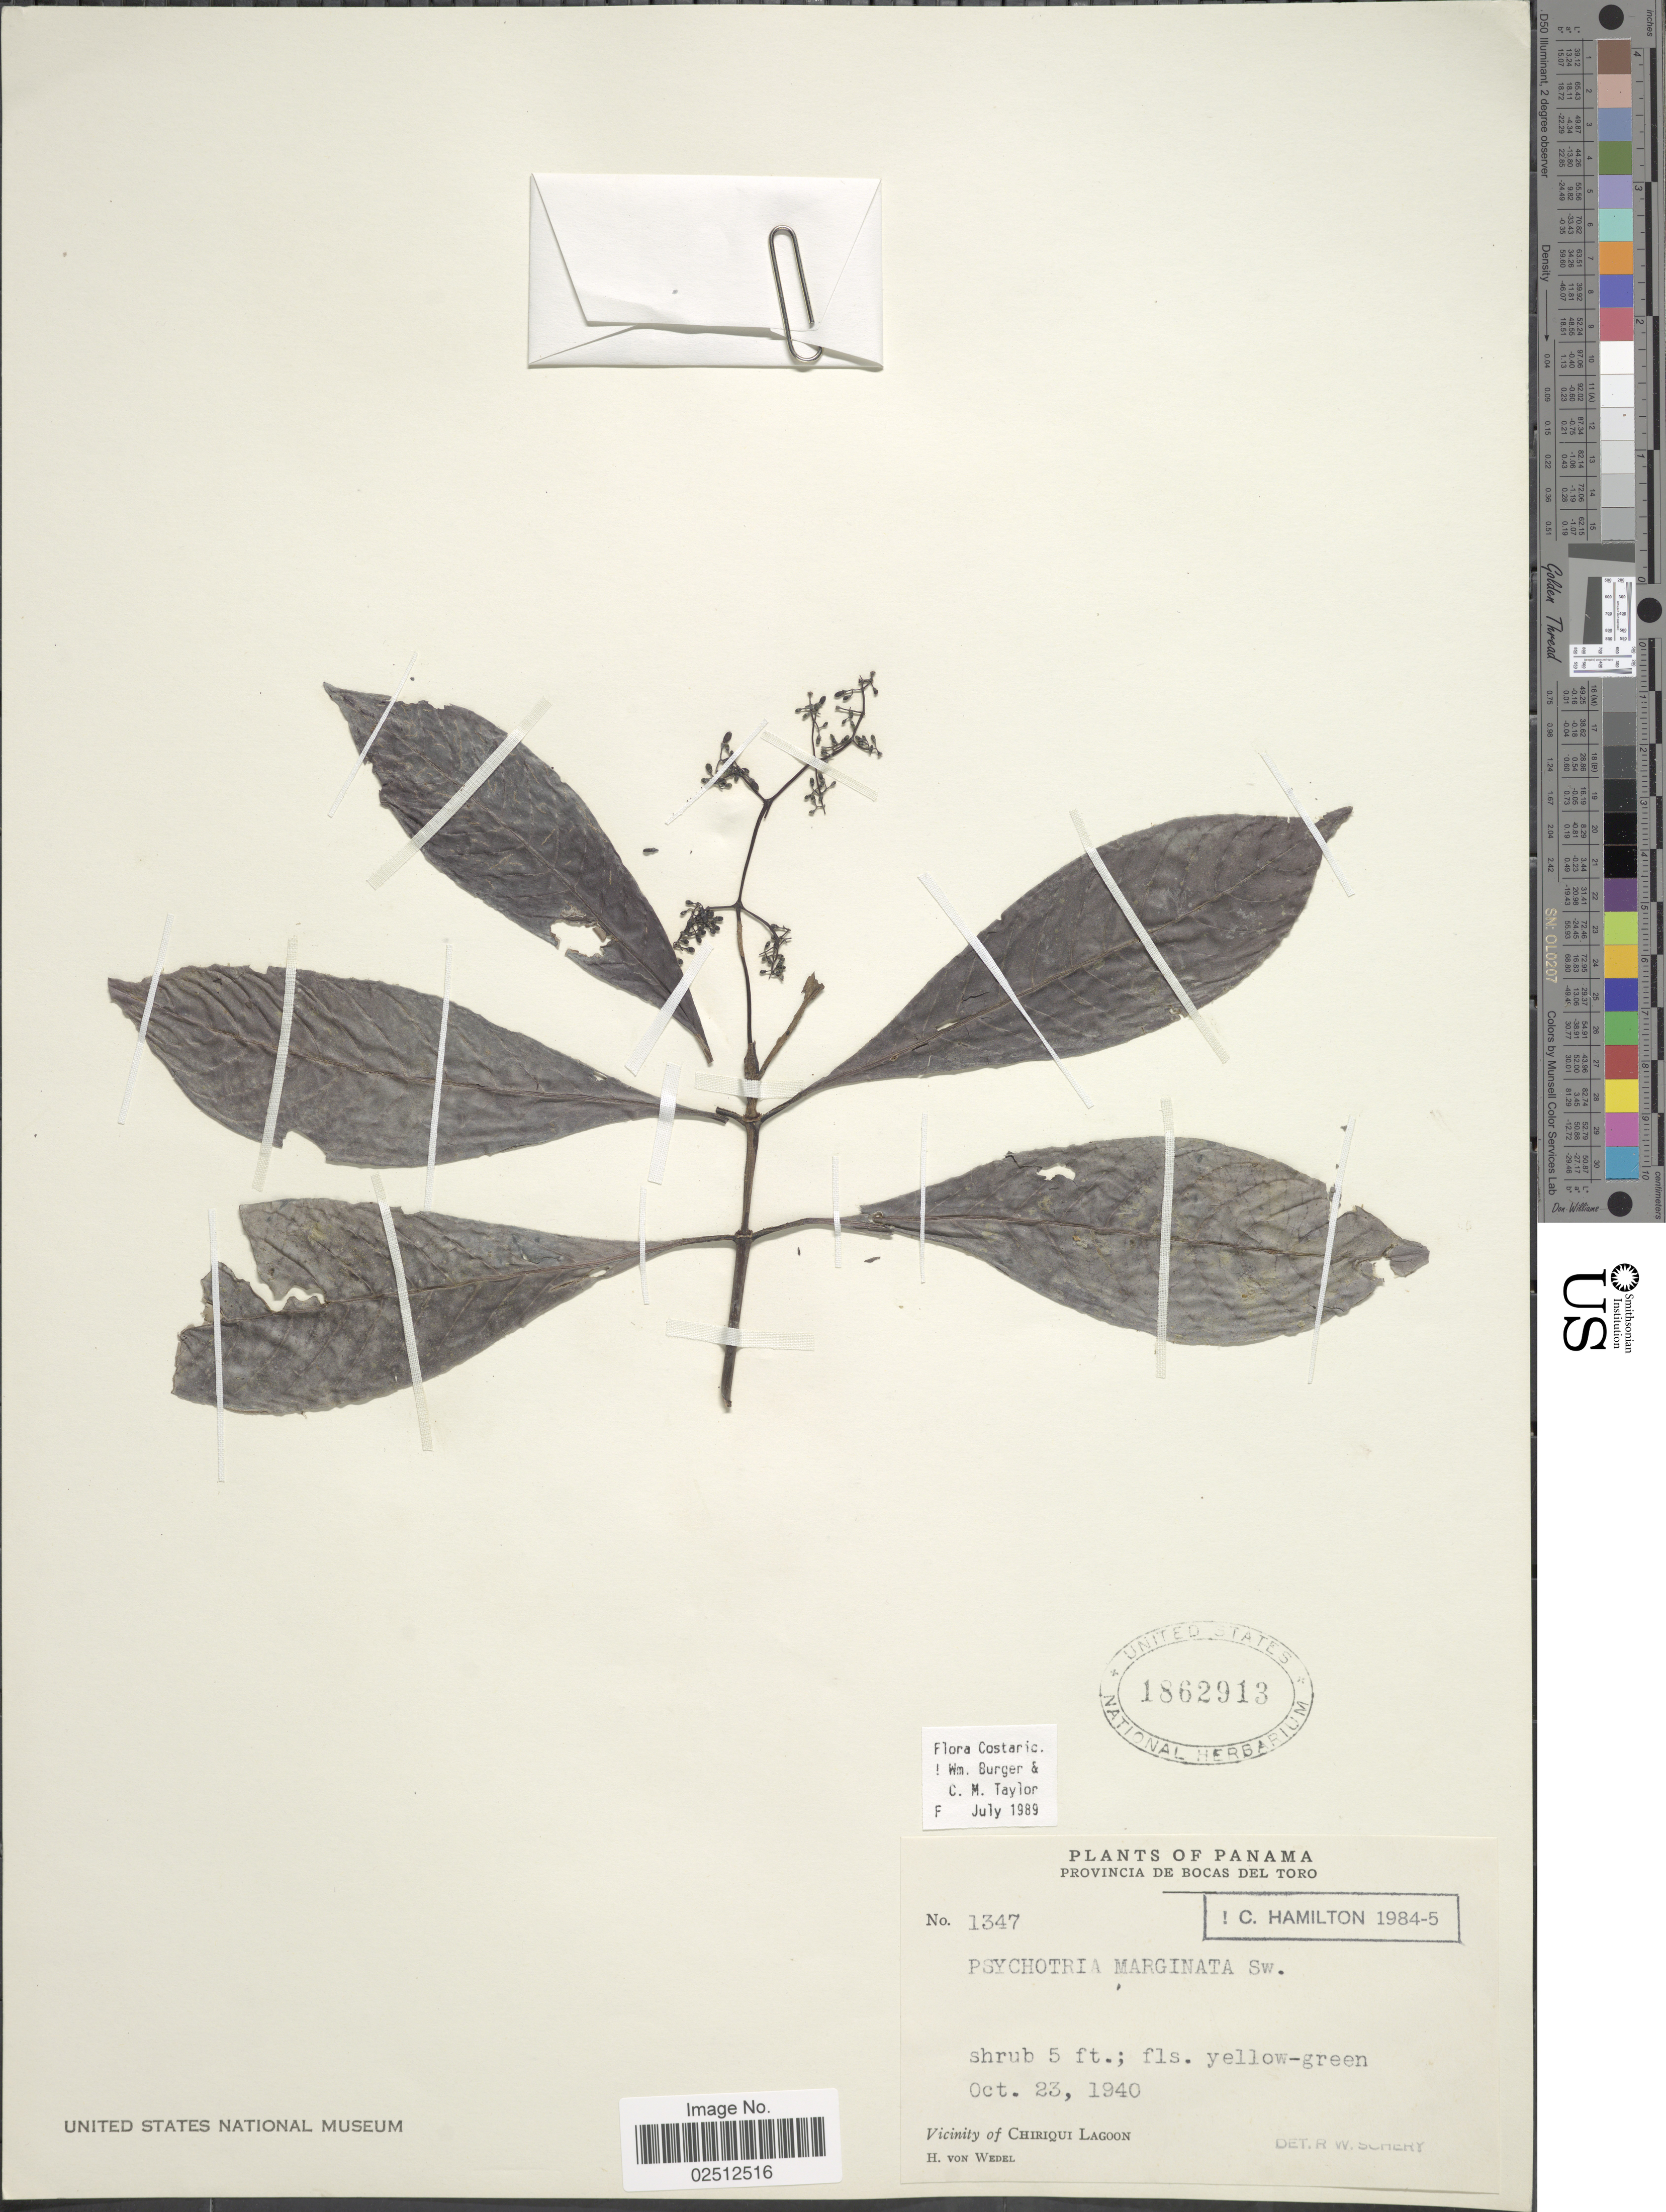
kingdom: Plantae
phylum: Tracheophyta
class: Magnoliopsida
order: Gentianales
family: Rubiaceae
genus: Psychotria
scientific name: Psychotria marginata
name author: Sw.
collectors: H. von Wedel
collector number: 1347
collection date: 1940-10-23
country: Panama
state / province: Bocas del Toro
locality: Provincia de Bocas del Toro, Vicinity of Chiriqui Lagoon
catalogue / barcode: US 1862913